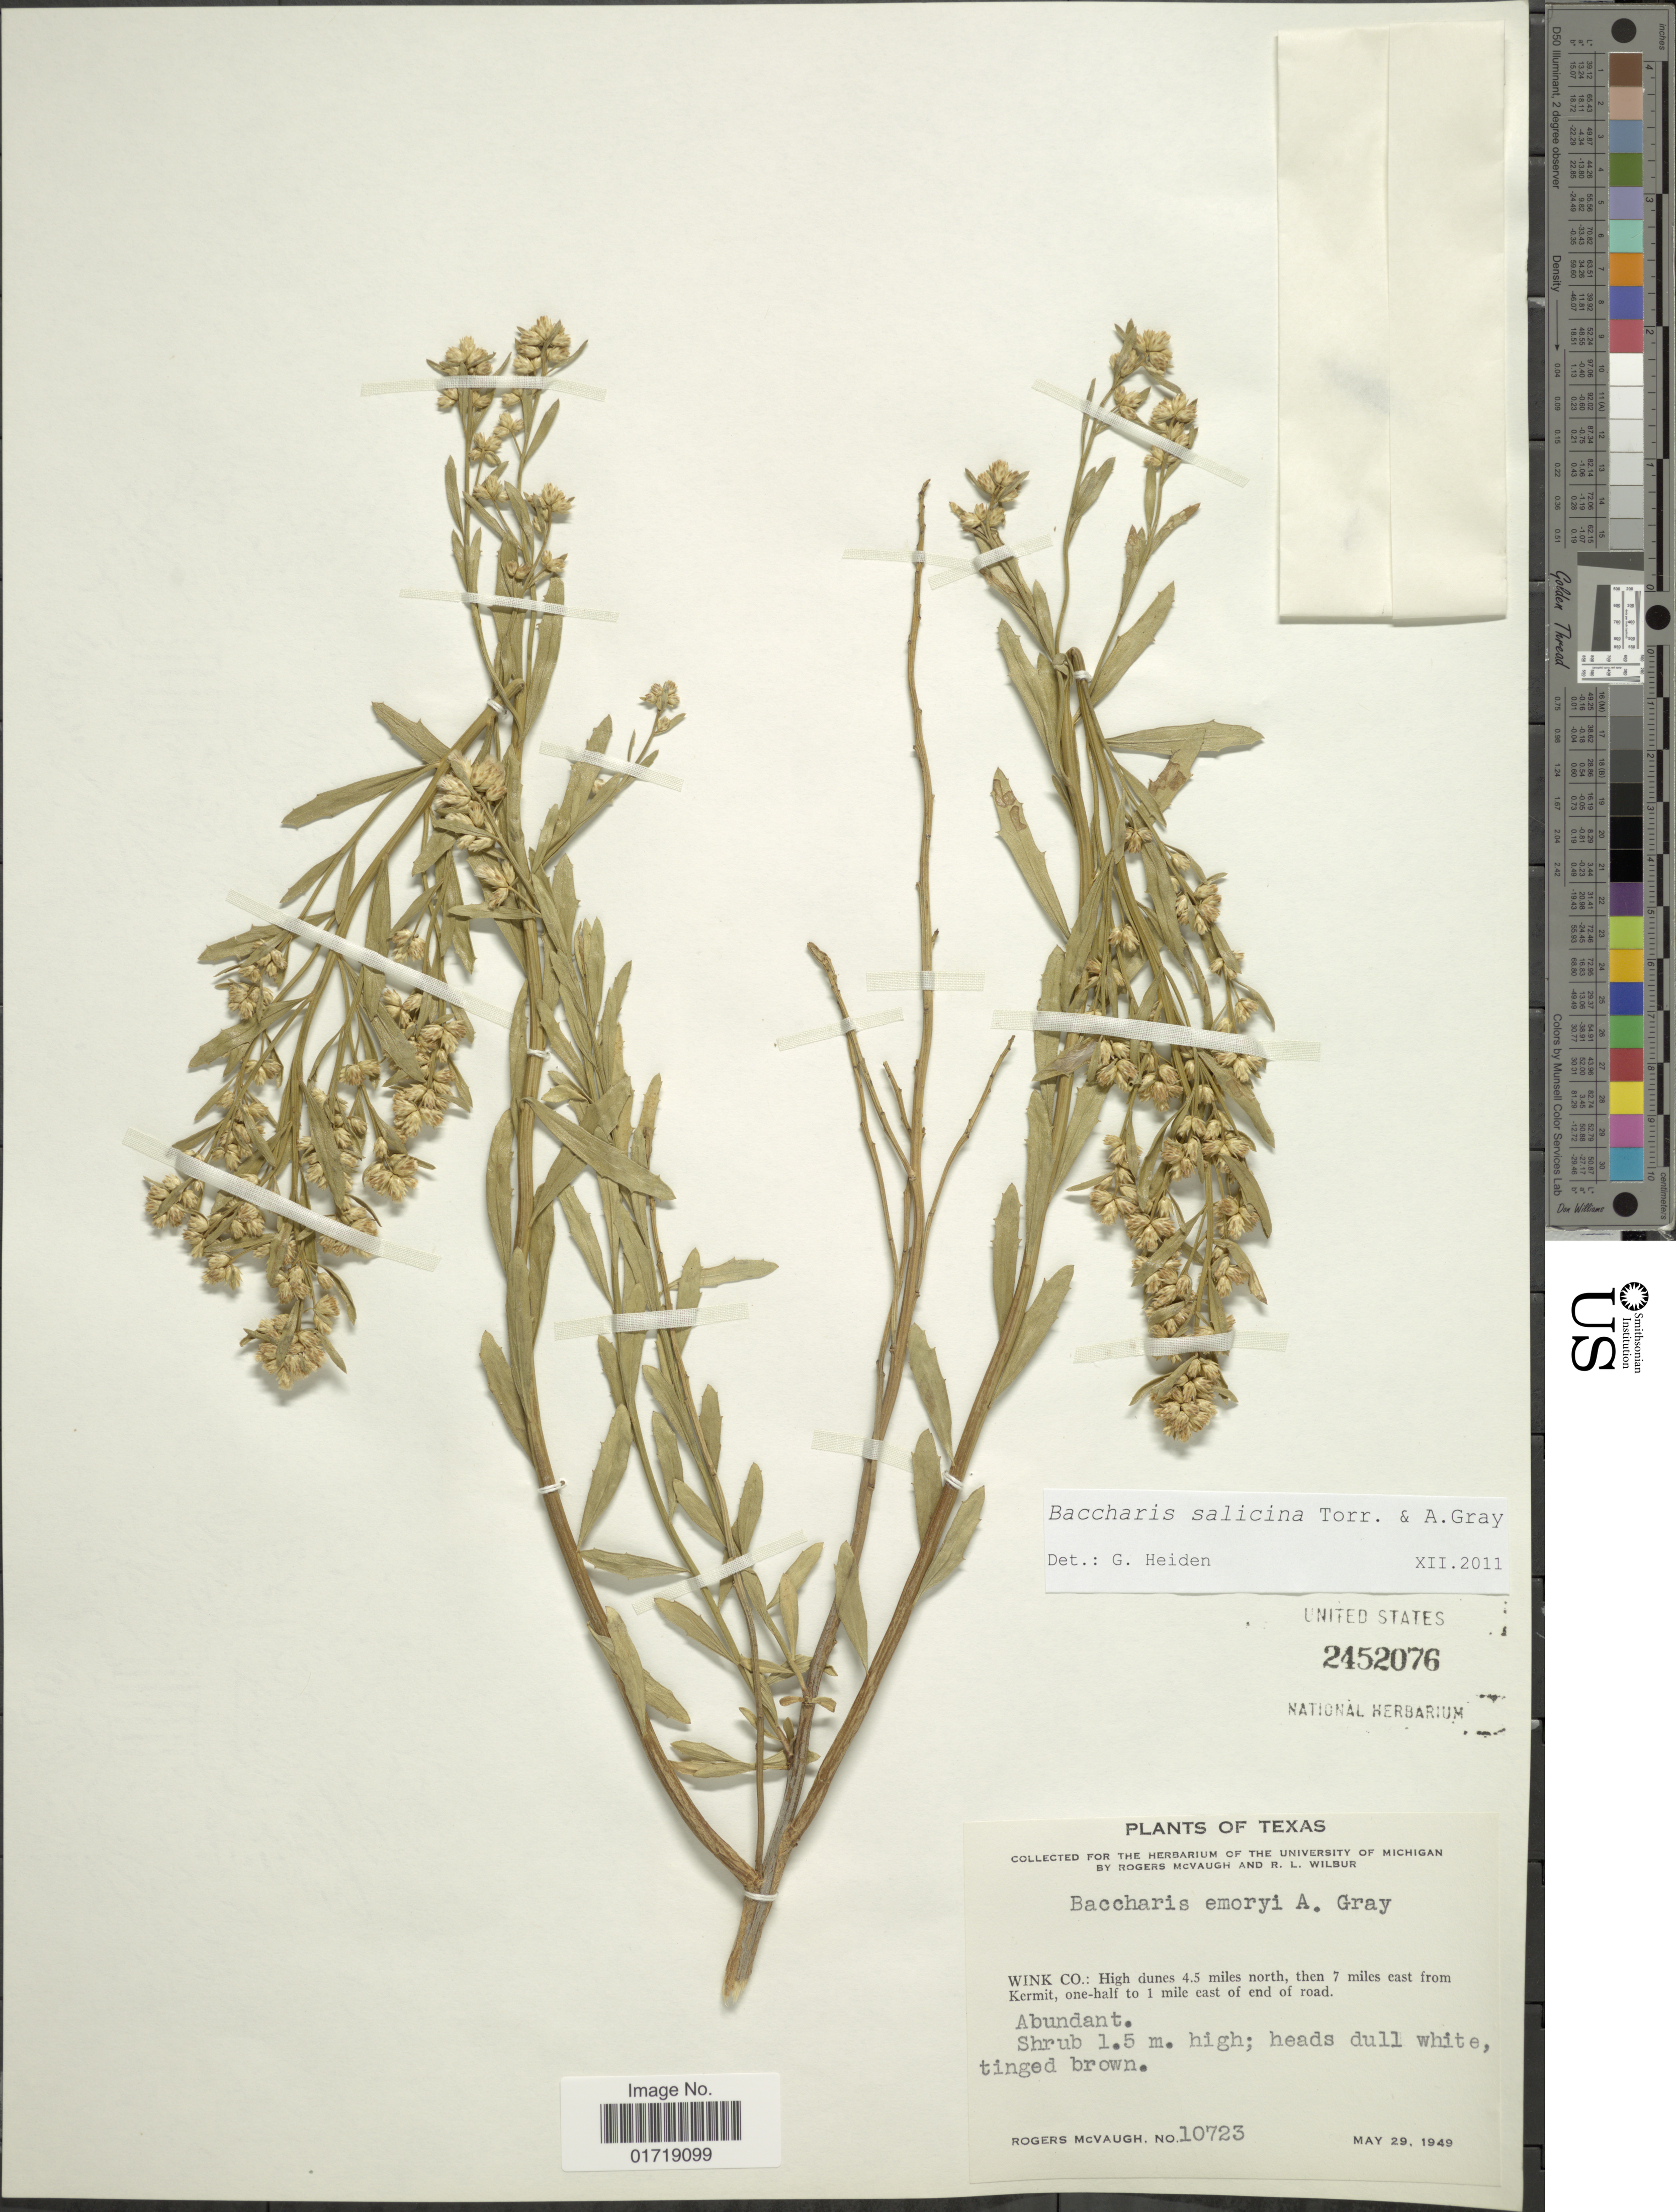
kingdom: Plantae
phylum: Tracheophyta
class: Magnoliopsida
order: Asterales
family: Asteraceae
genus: Baccharis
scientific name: Baccharis salicina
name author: Torr. & A. Gray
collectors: R. McVaugh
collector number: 10723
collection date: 1949-05-29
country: United States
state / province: Texas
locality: Wink Co.: High dunes 4.5 miles north, then 7 miles east from Kermit, one-half to 1 mile east of end of road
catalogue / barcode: US 2452076